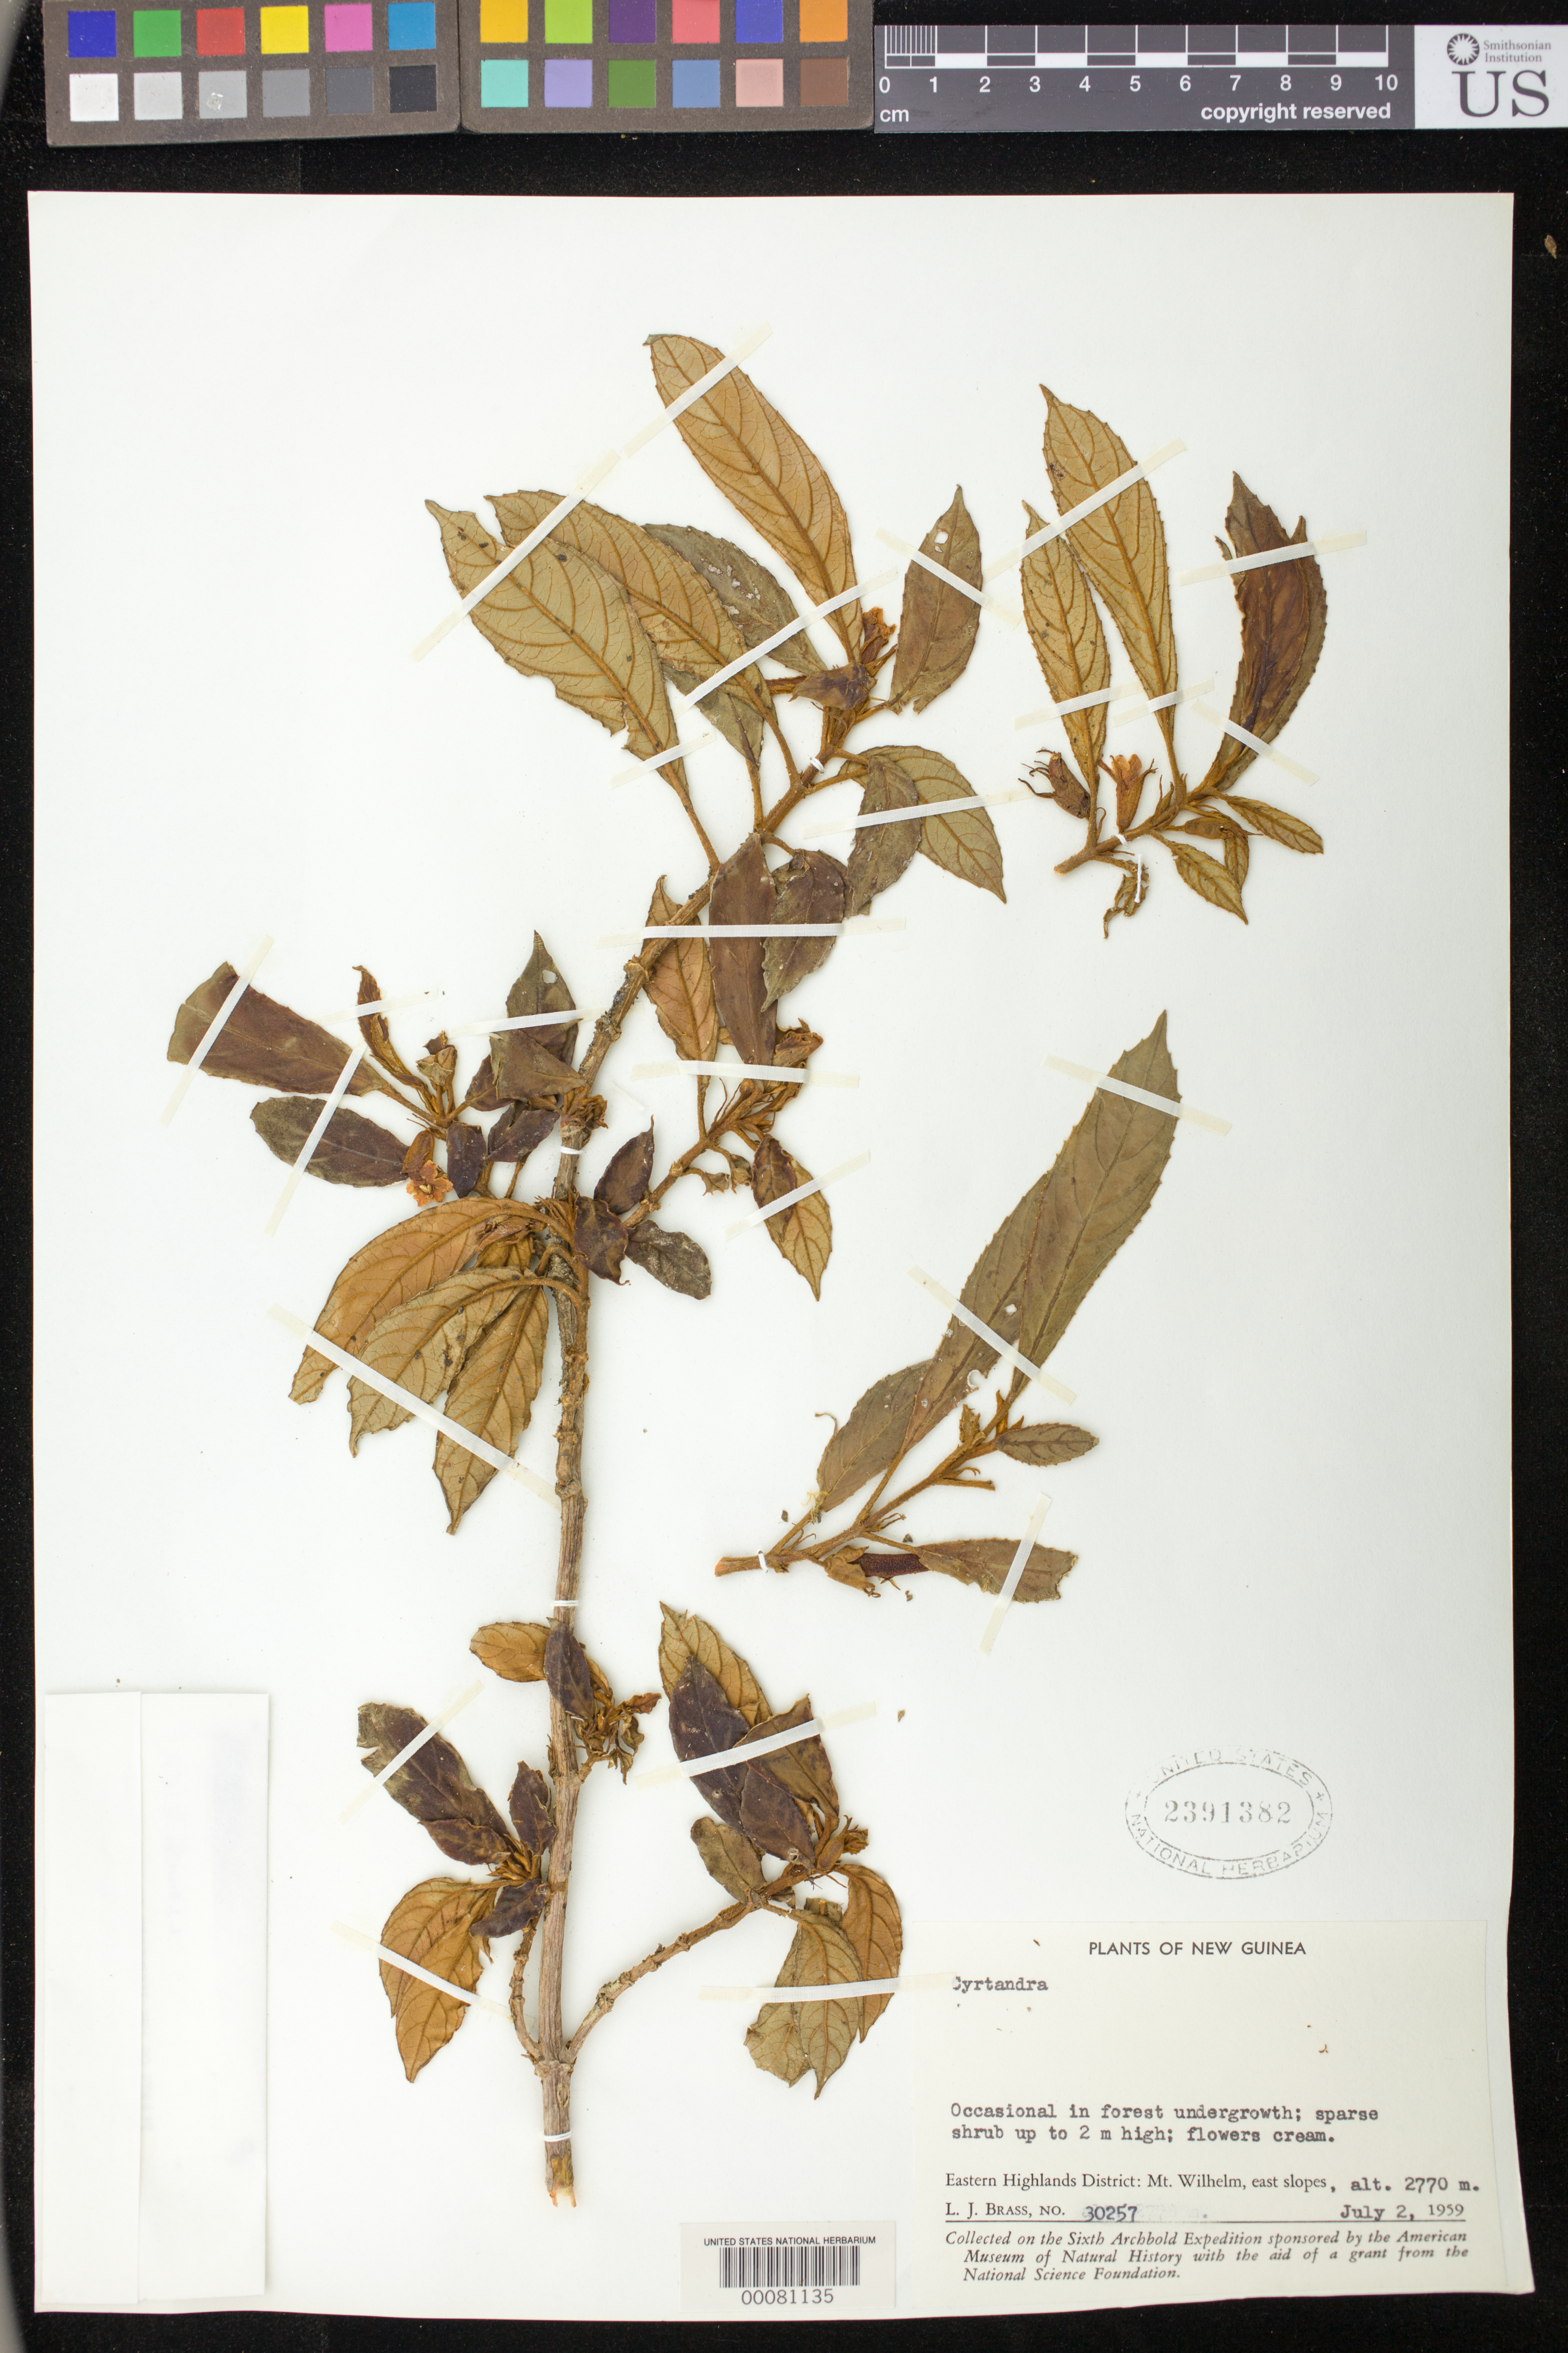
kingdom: Plantae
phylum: Tracheophyta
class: Magnoliopsida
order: Lamiales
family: Gesneriaceae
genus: Cyrtandra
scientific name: Cyrtandra sp.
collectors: L. J. Brass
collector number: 30257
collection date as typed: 02 Jul 1959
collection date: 1959-07-02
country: Papua New Guinea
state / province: Eastern Highlands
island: New Guinea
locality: Eastern highlands dist., Mt wilhelm, east slopes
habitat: Occasional in forest undergrowth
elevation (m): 2770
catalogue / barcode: US 2391382